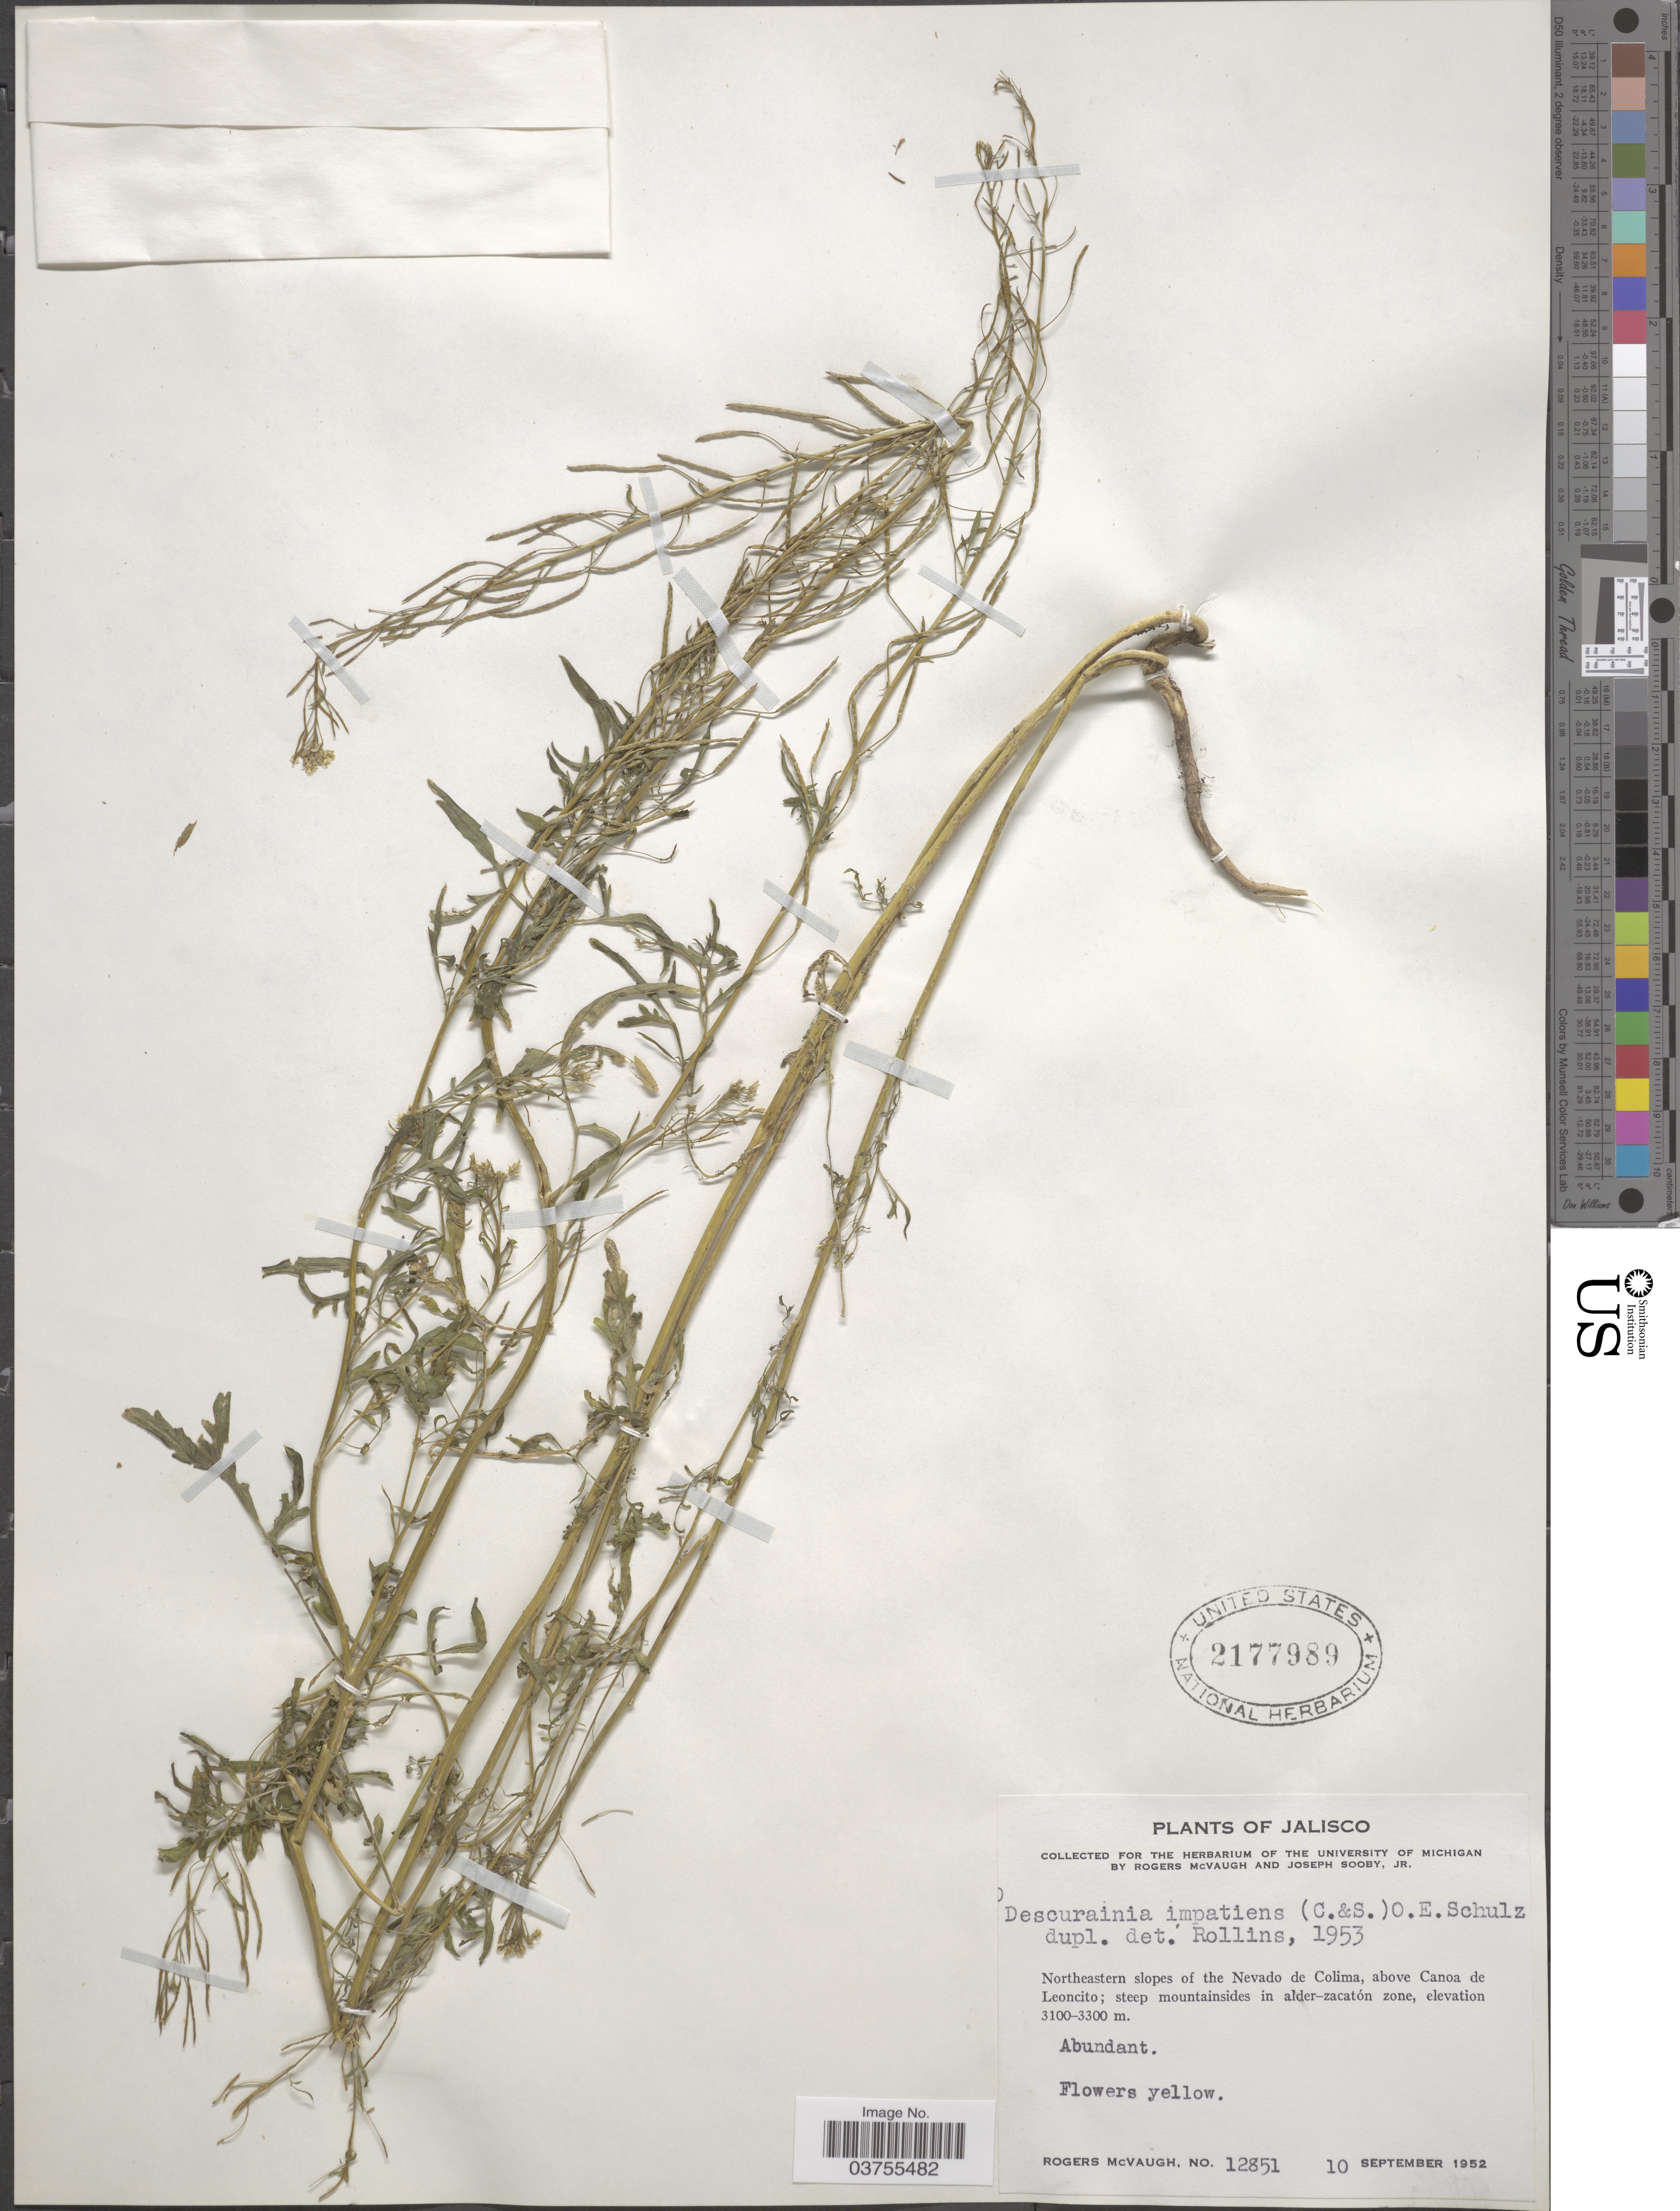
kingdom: Plantae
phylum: Tracheophyta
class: Magnoliopsida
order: Brassicales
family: Brassicaceae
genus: Descurainia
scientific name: Descurainia impatiens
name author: (Schltdl. et al.) O.E. Schulz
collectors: R. McVaugh & J. Sooby Jr.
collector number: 12851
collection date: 1952-09-10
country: Mexico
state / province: Jalisco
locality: Northeastern slopes of the Nevado de Colima, above Canoa de Leoncito; steep mountains in alder-zacatón zone.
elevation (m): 3100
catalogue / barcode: US 2177989